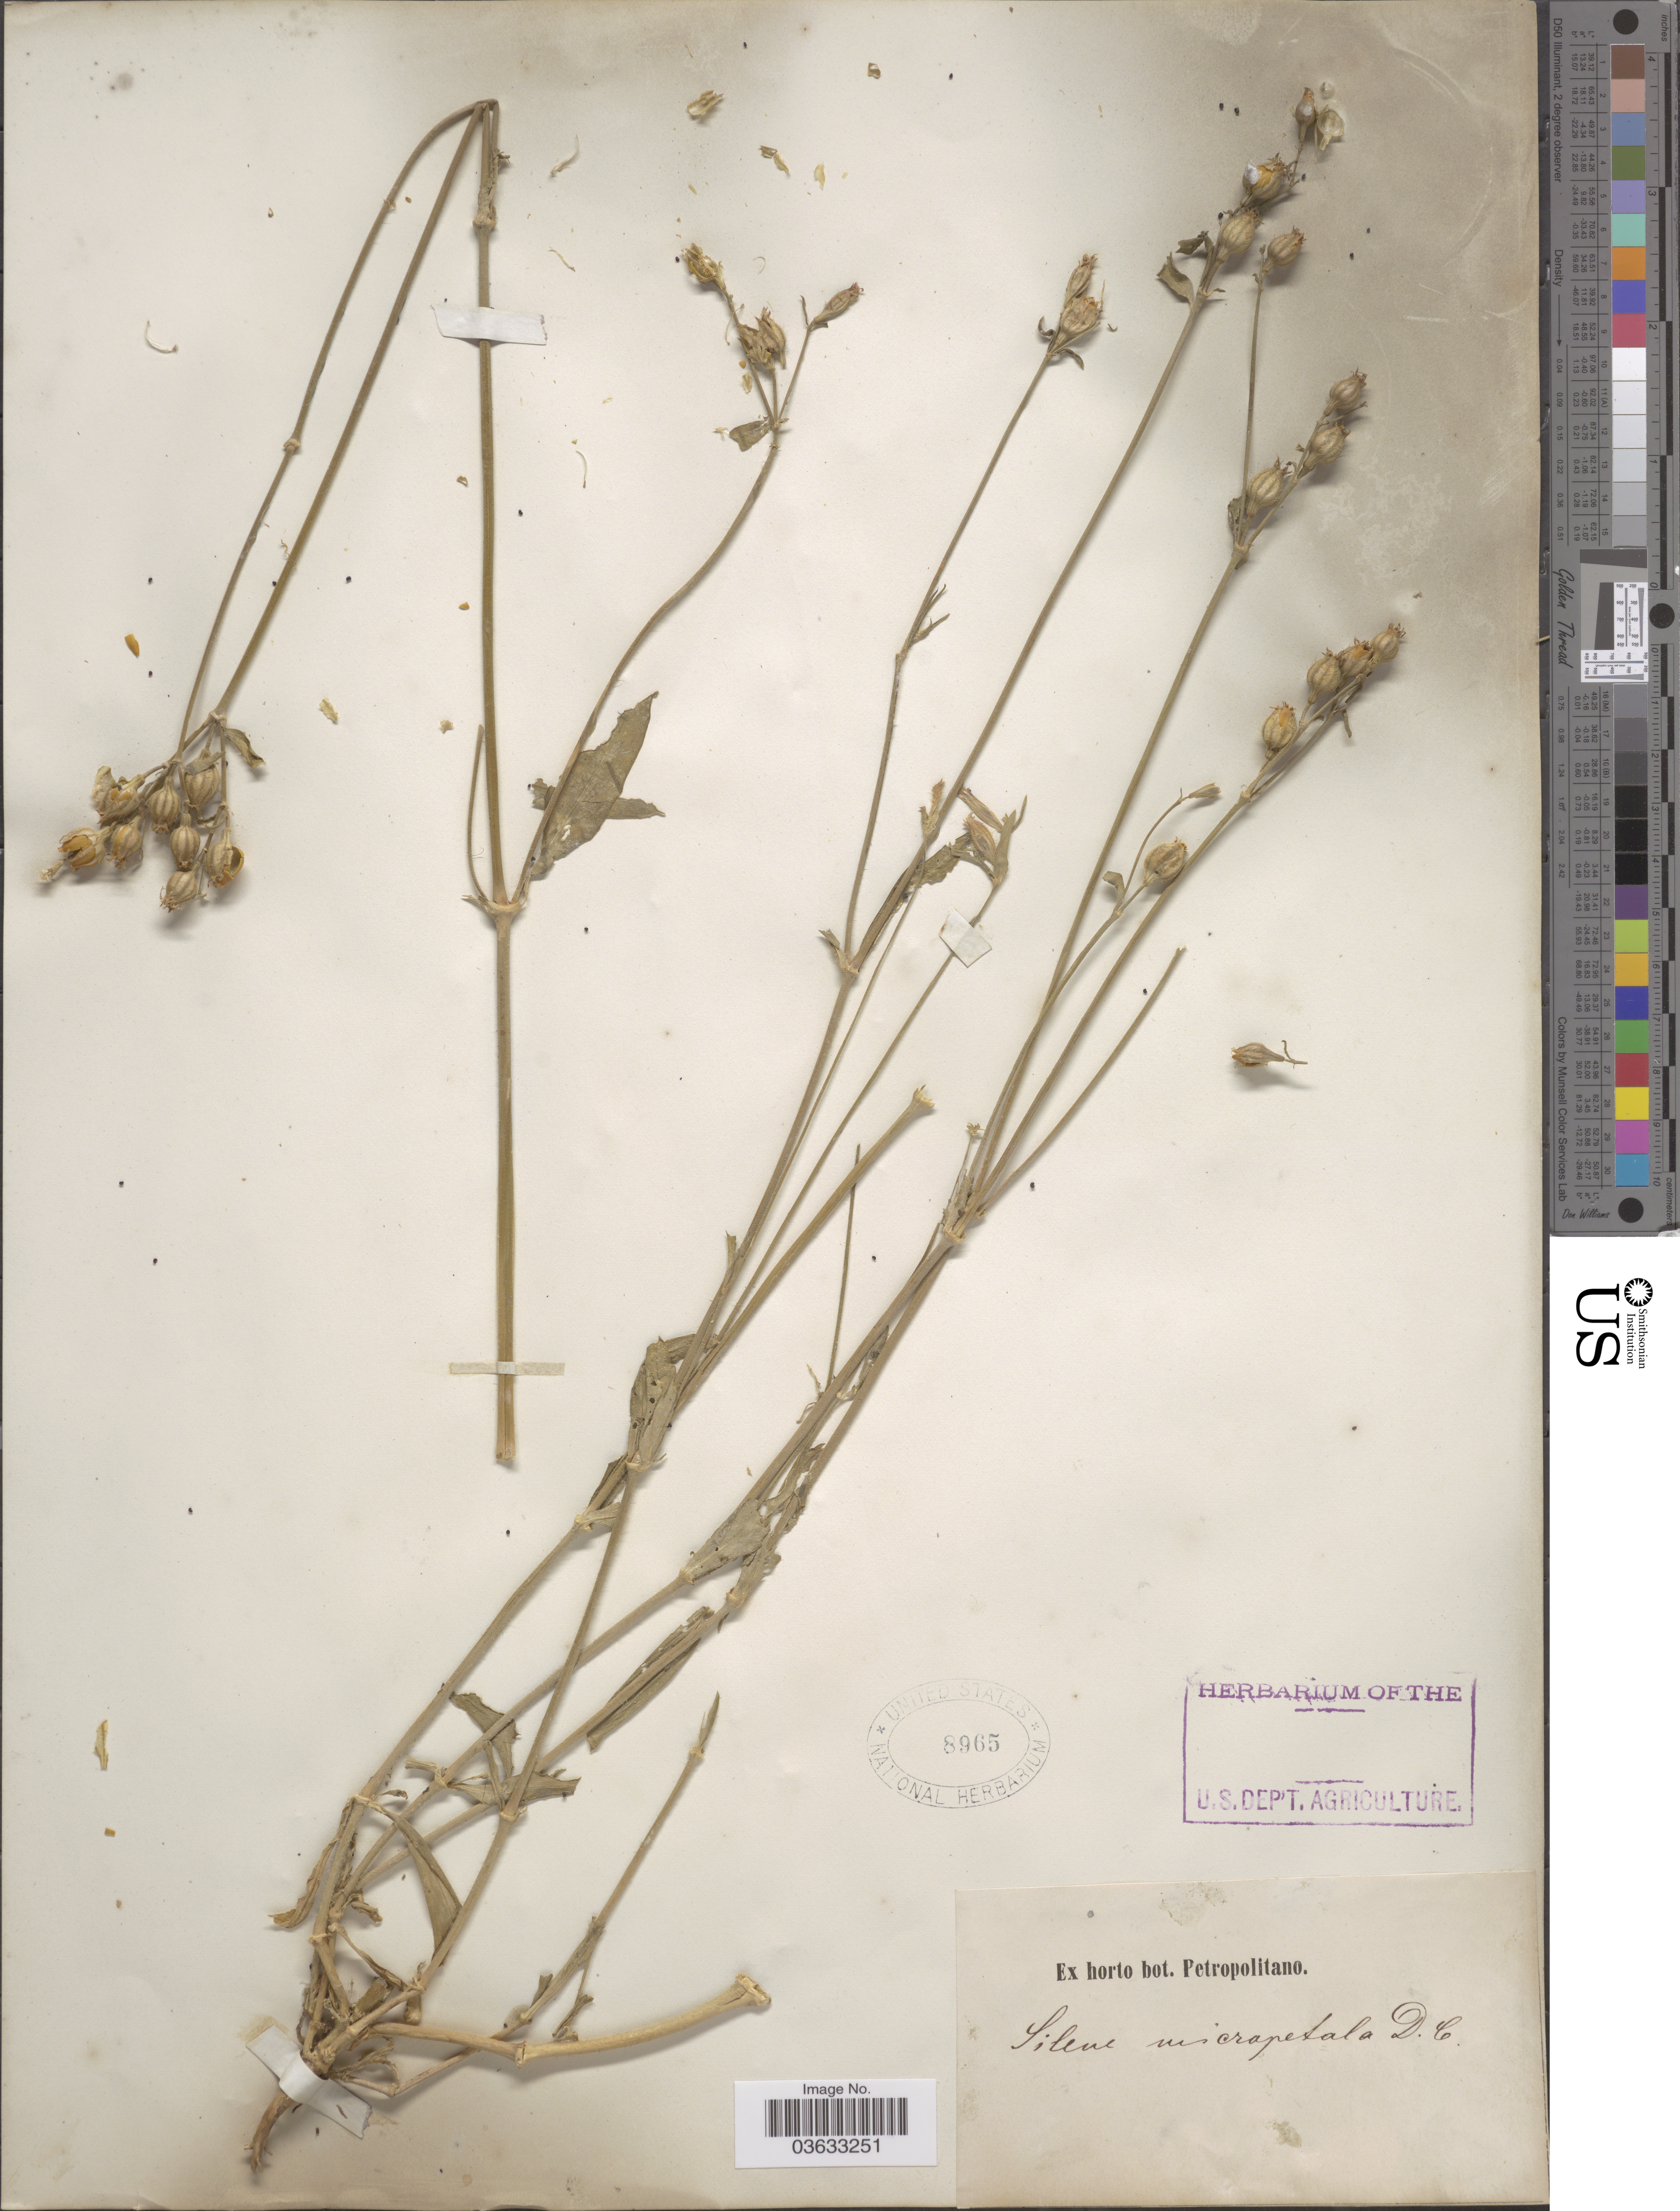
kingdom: Plantae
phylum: Tracheophyta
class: Magnoliopsida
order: Caryophyllales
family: Caryophyllaceae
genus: Silene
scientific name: Silene micropetala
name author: Lag.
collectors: ex Horto Bot. Petropolitano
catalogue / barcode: US 8965